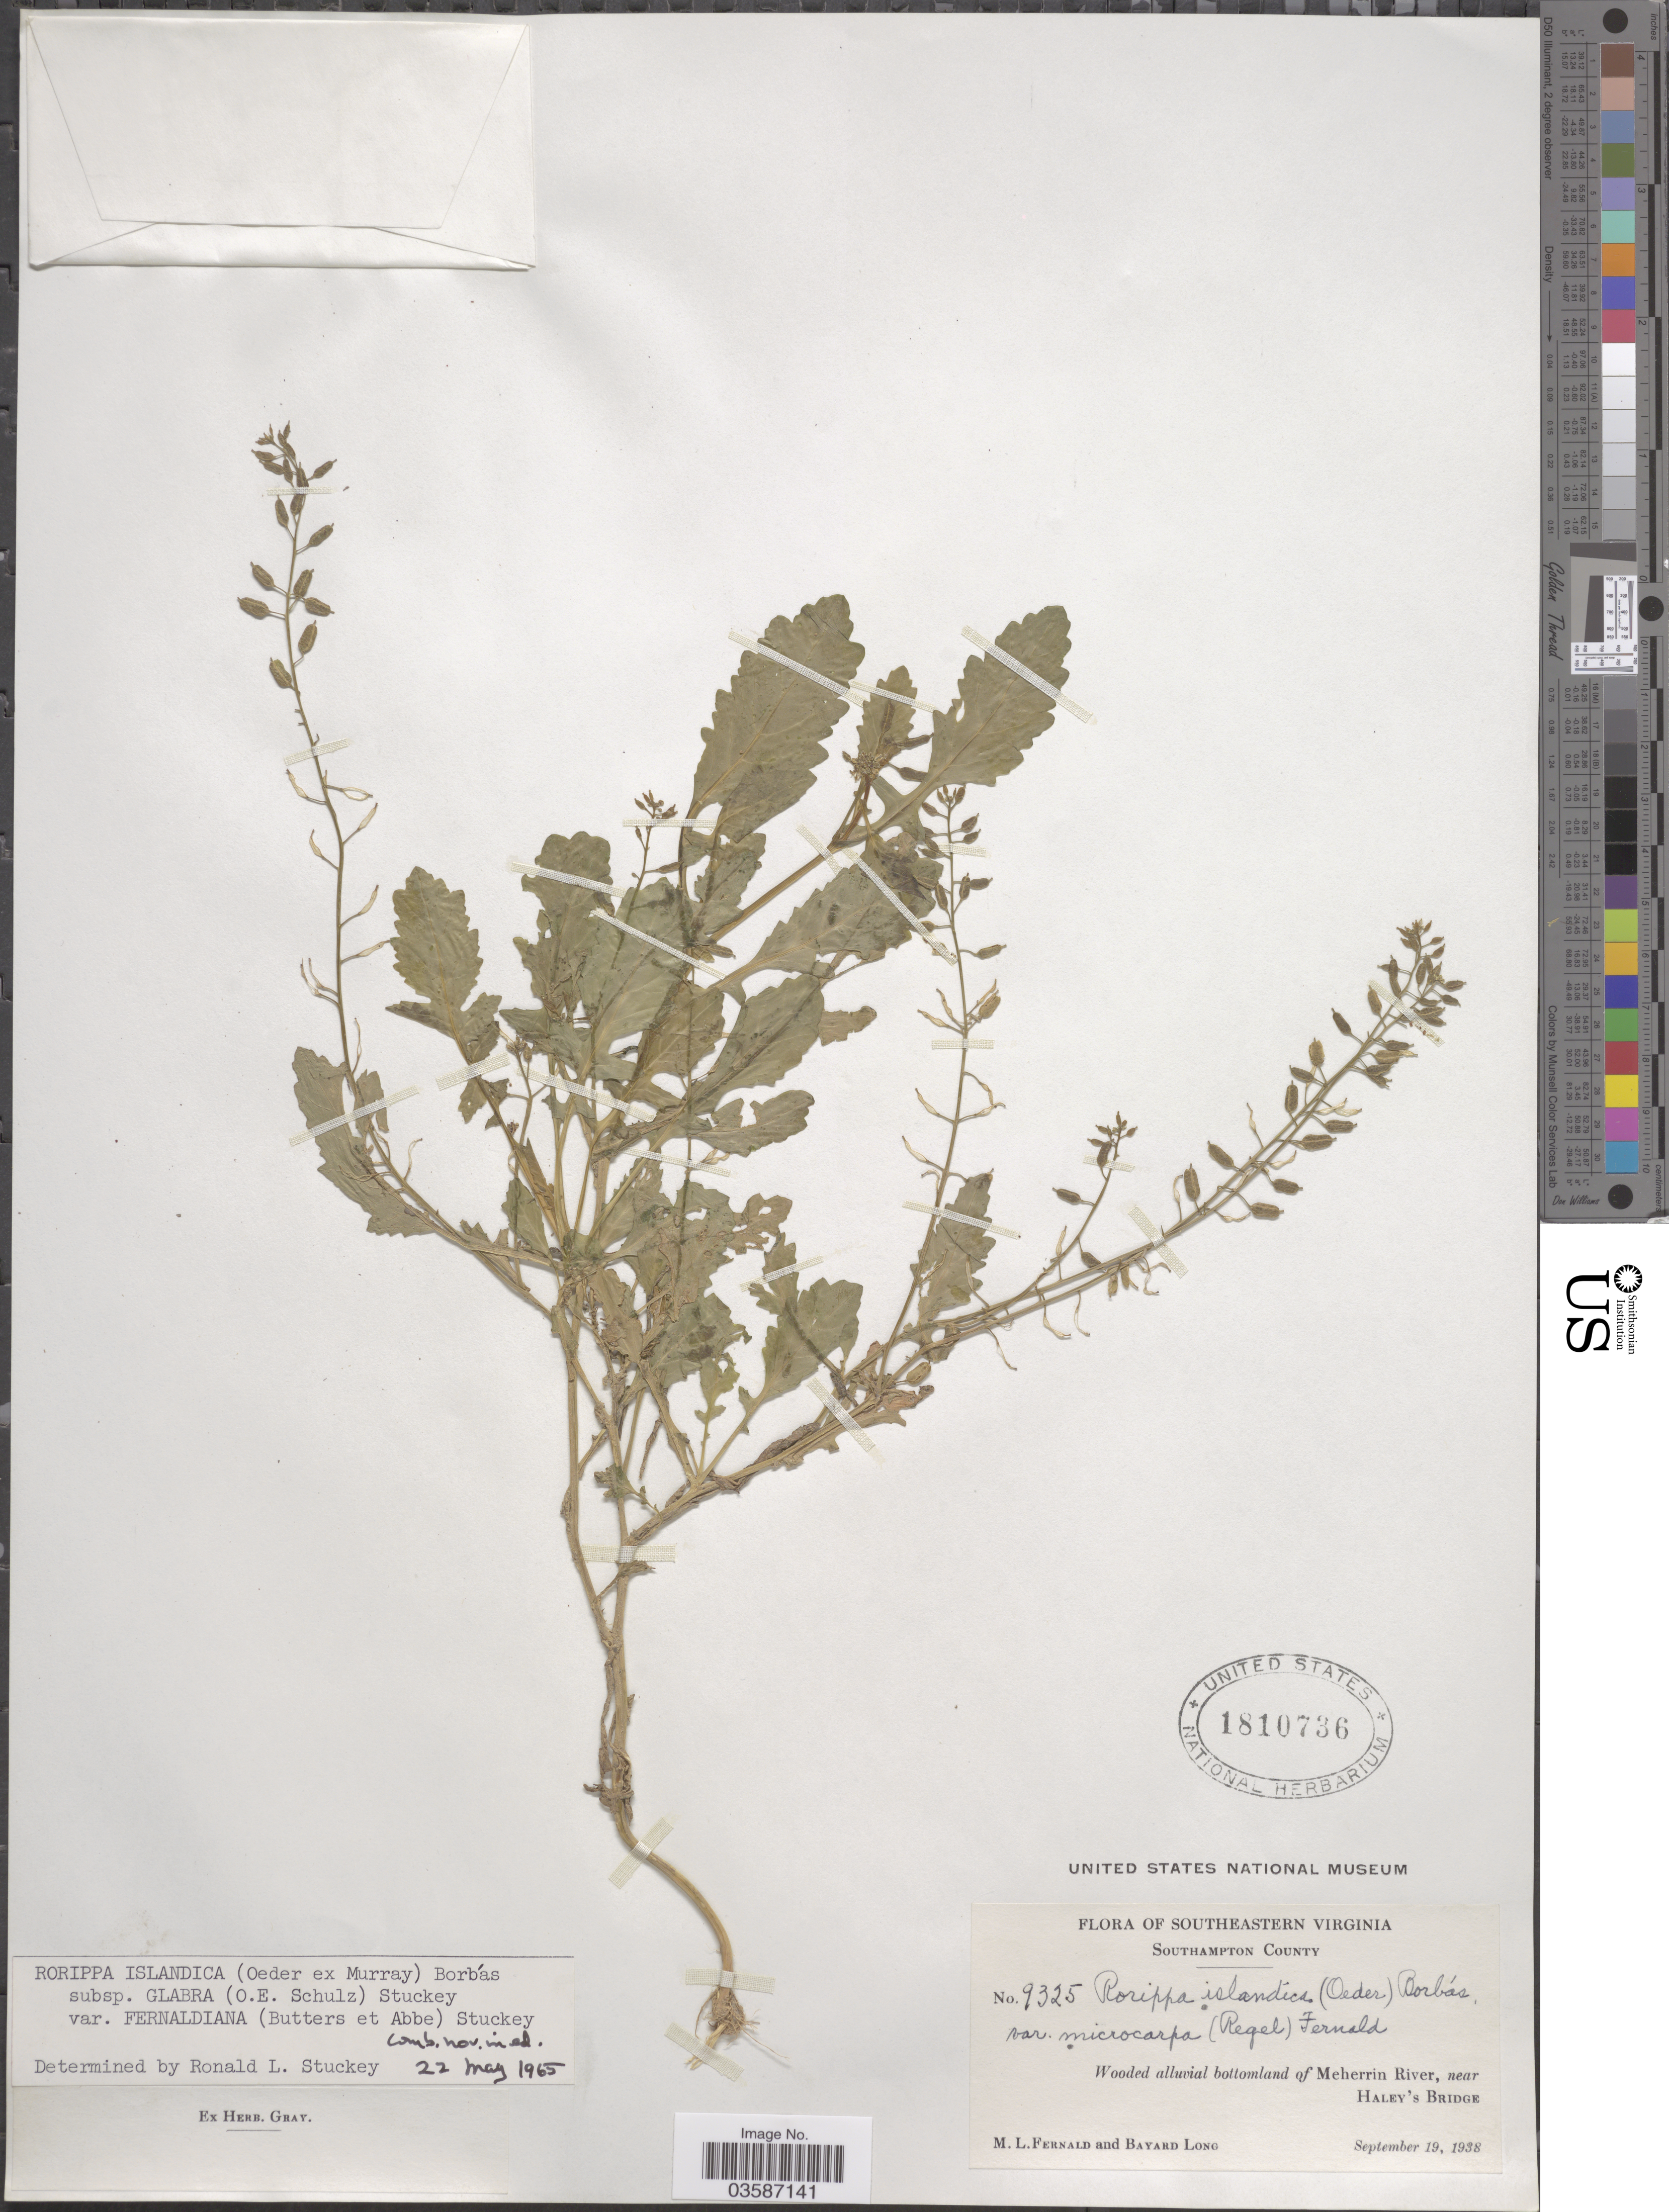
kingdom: Plantae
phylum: Tracheophyta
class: Magnoliopsida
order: Brassicales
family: Brassicaceae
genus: Rorippa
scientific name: Rorippa islandica var. fernaldiana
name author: Butters & Abbe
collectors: M. L. Fernald & B. Long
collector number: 9325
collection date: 1938-09-19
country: United States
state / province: Virginia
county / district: Southampton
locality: Southeastern Virginia. Southampton County. Meherrin River, near Haley's Bridge.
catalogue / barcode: US 1810736